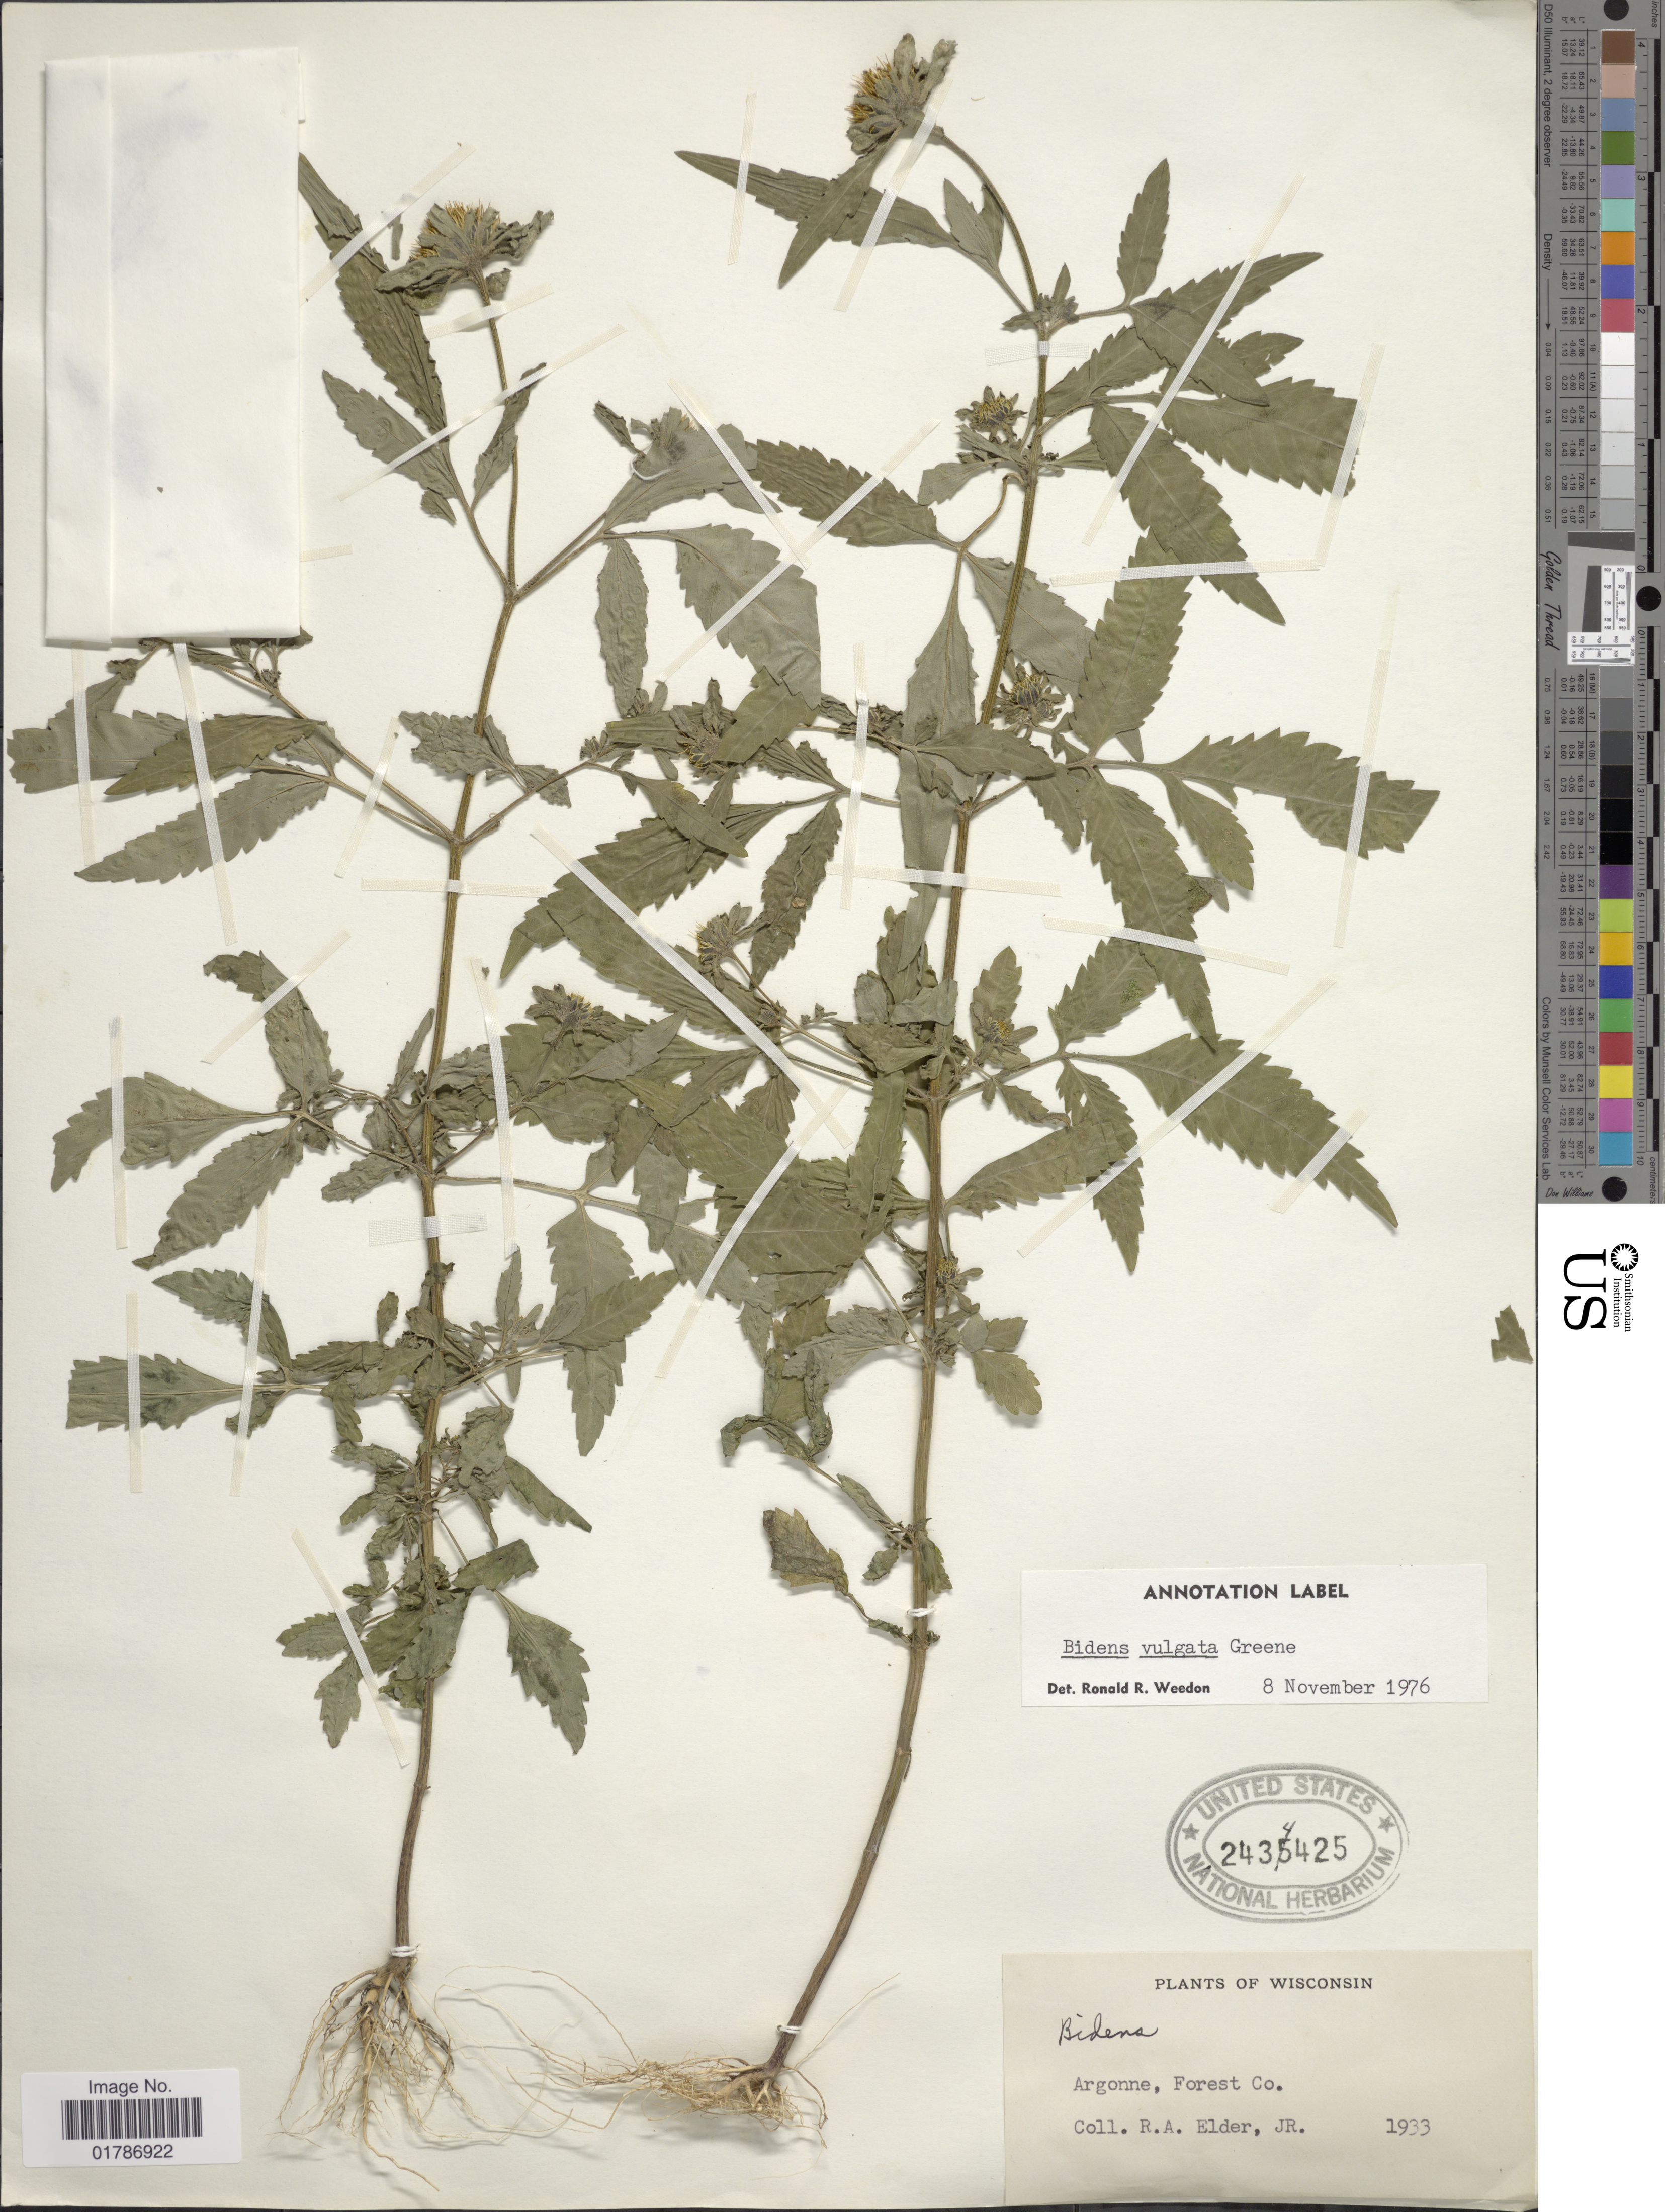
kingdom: Plantae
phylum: Tracheophyta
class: Magnoliopsida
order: Asterales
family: Asteraceae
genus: Bidens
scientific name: Bidens vulgata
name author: Greene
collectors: R. E. Elder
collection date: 1933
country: United States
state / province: Wisconsin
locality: Argonne, Forest Co.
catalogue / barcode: US 2434425